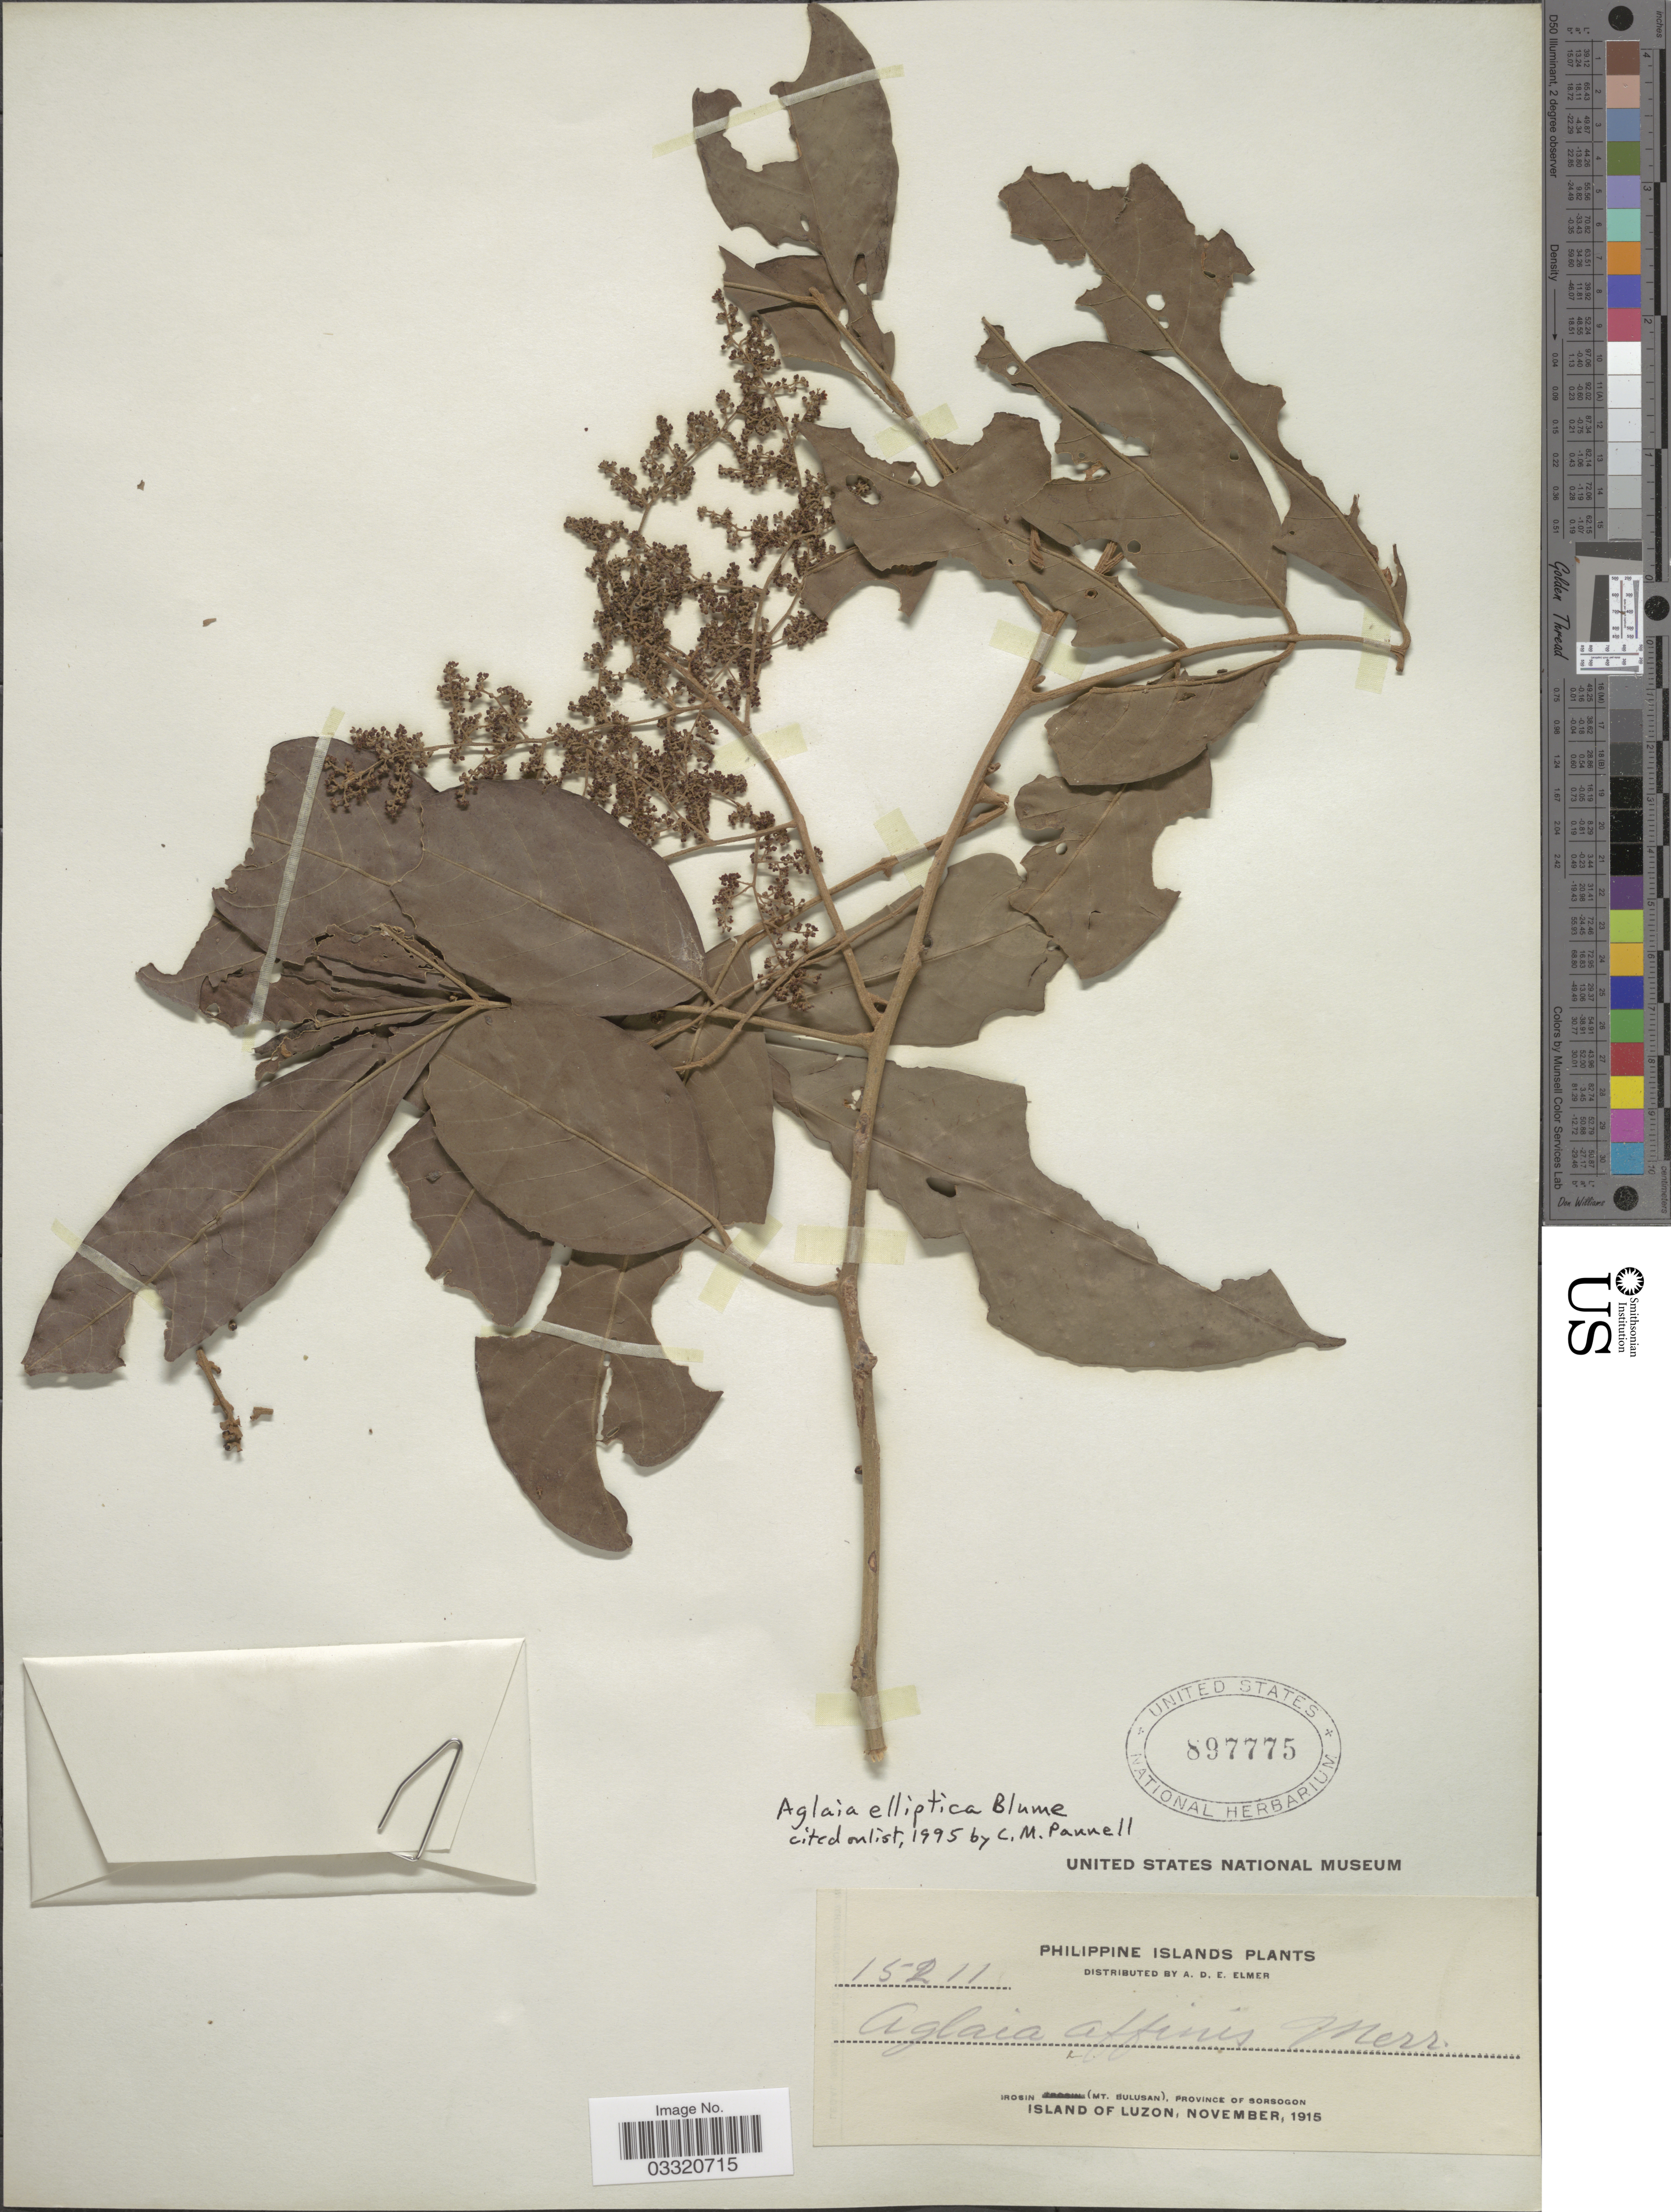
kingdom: Plantae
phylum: Tracheophyta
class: Magnoliopsida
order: Sapindales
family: Meliaceae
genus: Aglaia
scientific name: Aglaia elliptica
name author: Blume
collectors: A. D. E. Elmer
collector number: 15211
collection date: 1915-11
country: Philippines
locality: Philippine Islands. Irosin (Mt. Bulusan), province of Sorsogon. Island of Luzon.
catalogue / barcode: US 897775